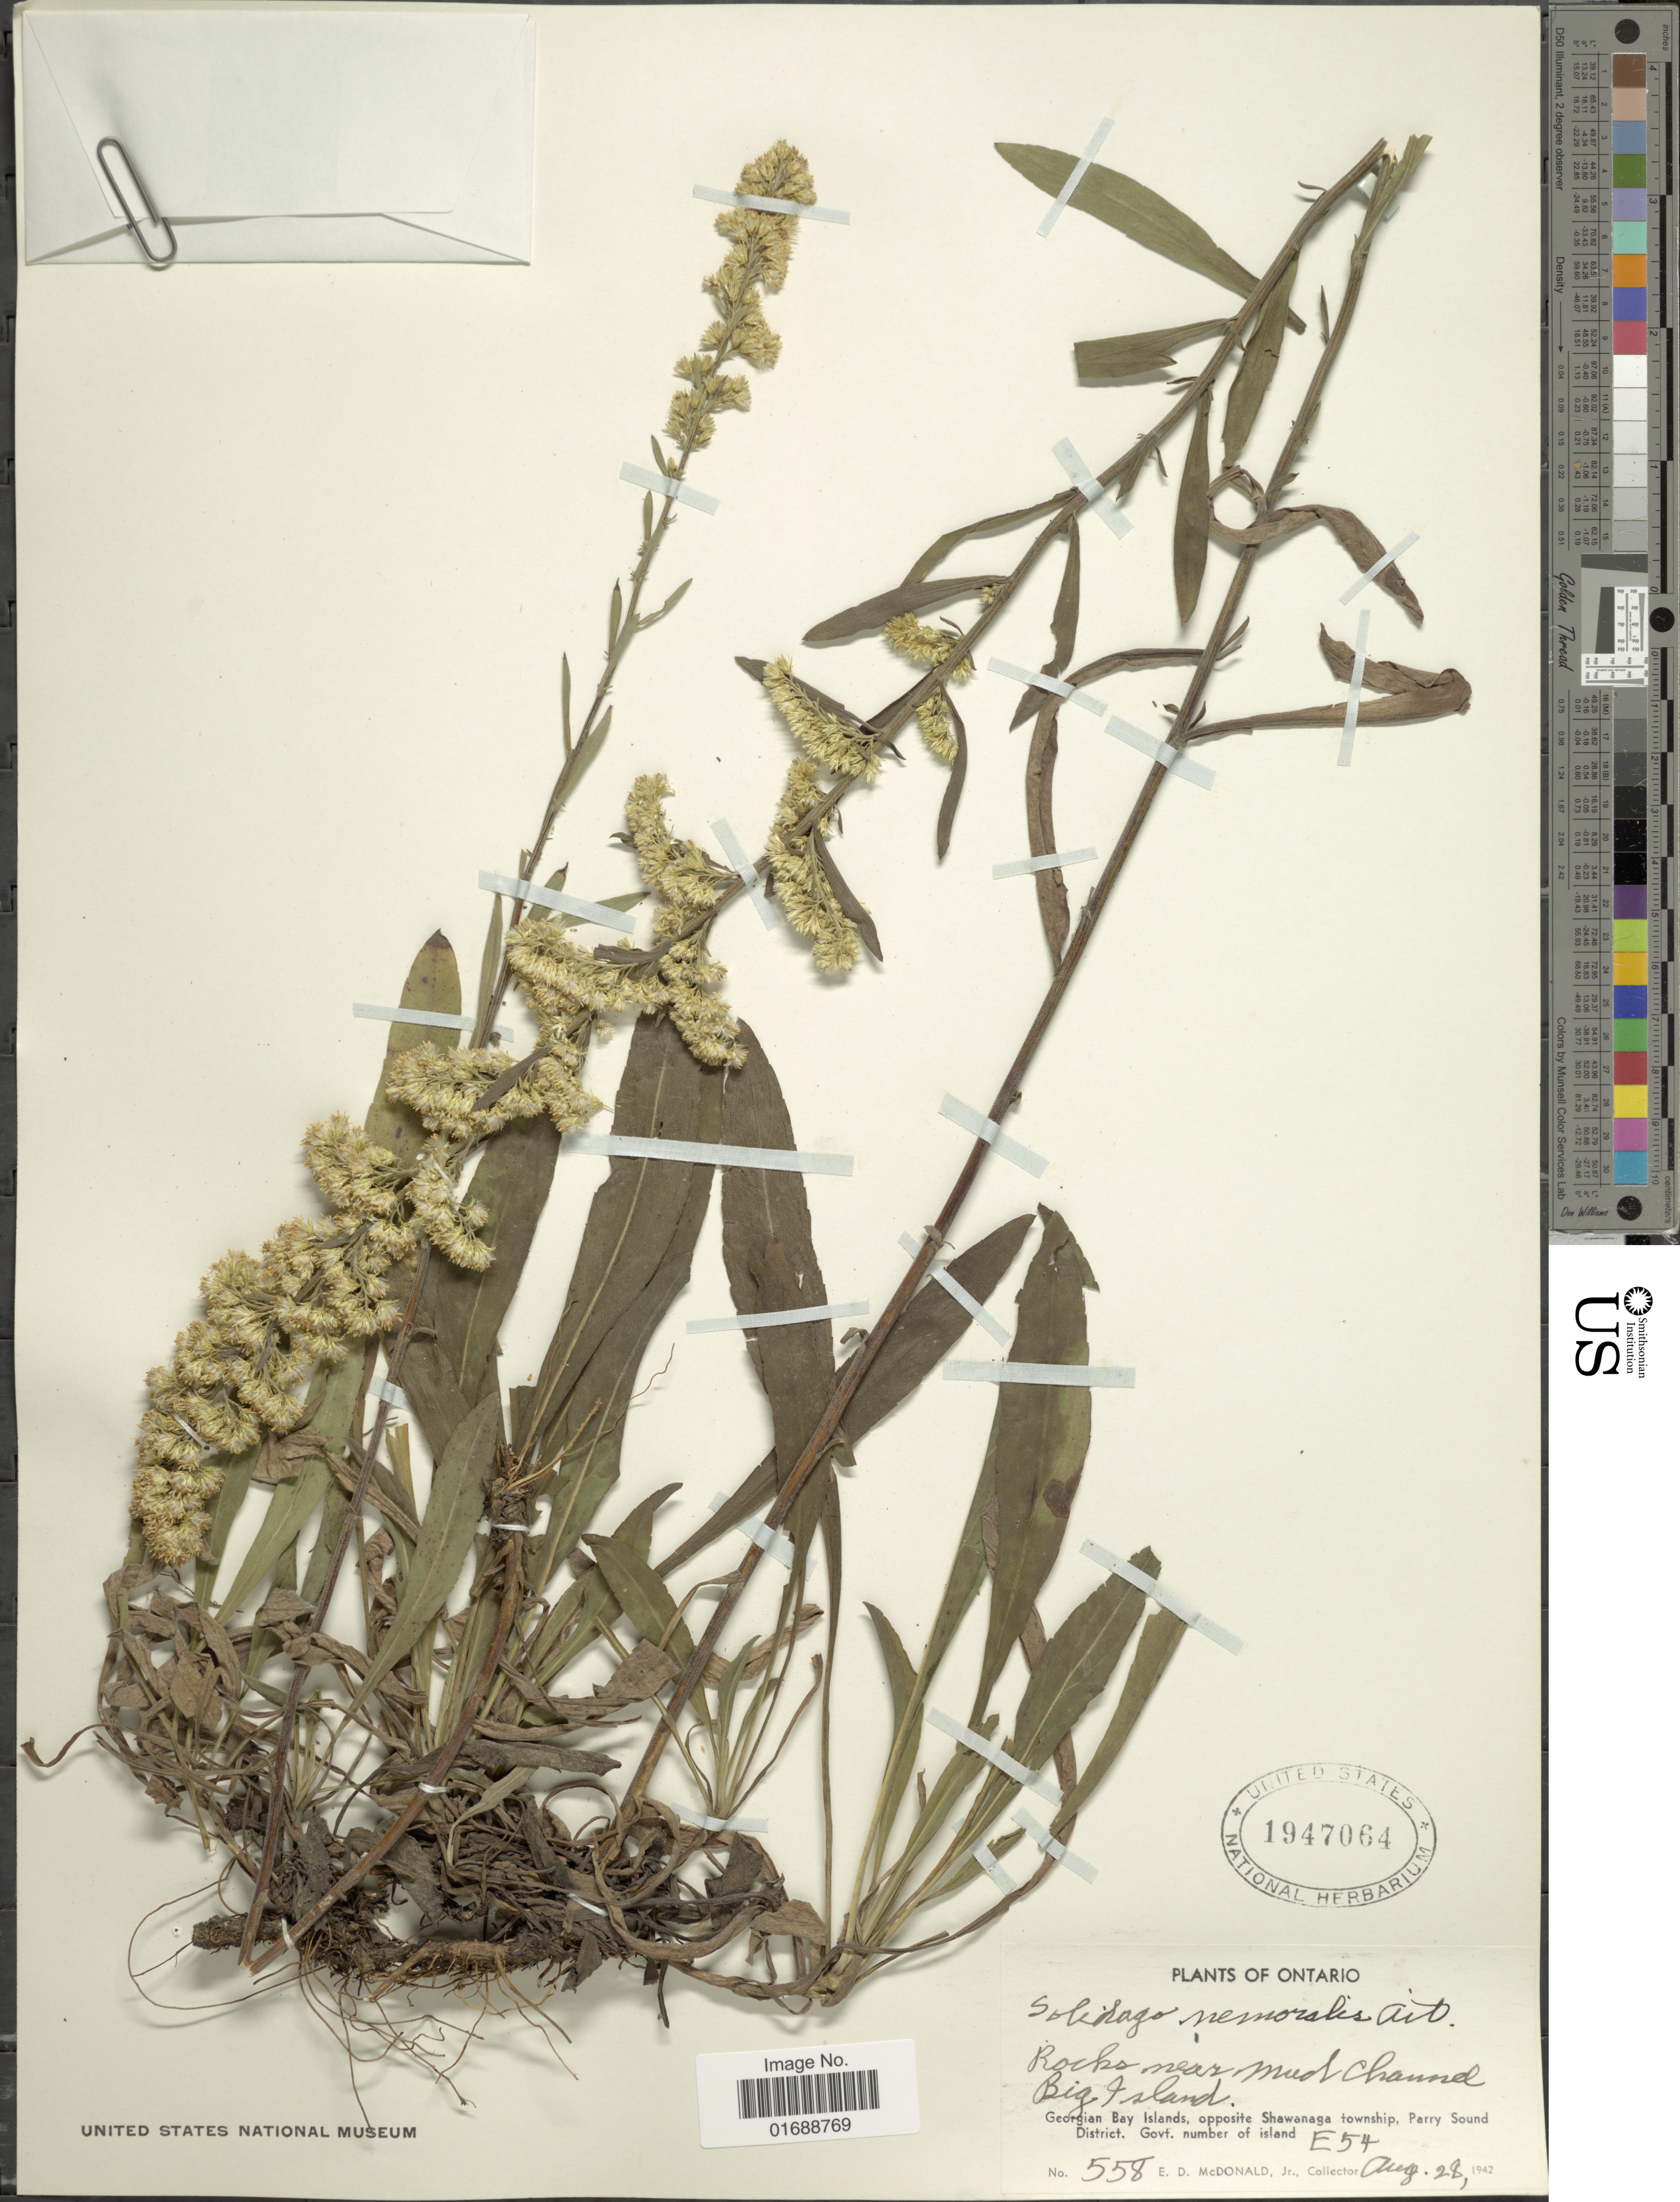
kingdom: Plantae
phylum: Tracheophyta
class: Magnoliopsida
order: Asterales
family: Asteraceae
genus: Solidago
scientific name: Solidago nemoralis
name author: Aiton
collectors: E. D. McDonald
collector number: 558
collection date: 1942-08-28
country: Canada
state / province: Ontario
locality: Rocks near Mud Channel Big Island. Georgian Bay Islands, opposite Shawanaga Township, Parry Sound District. Govt. number of island E54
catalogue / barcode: US 1947064